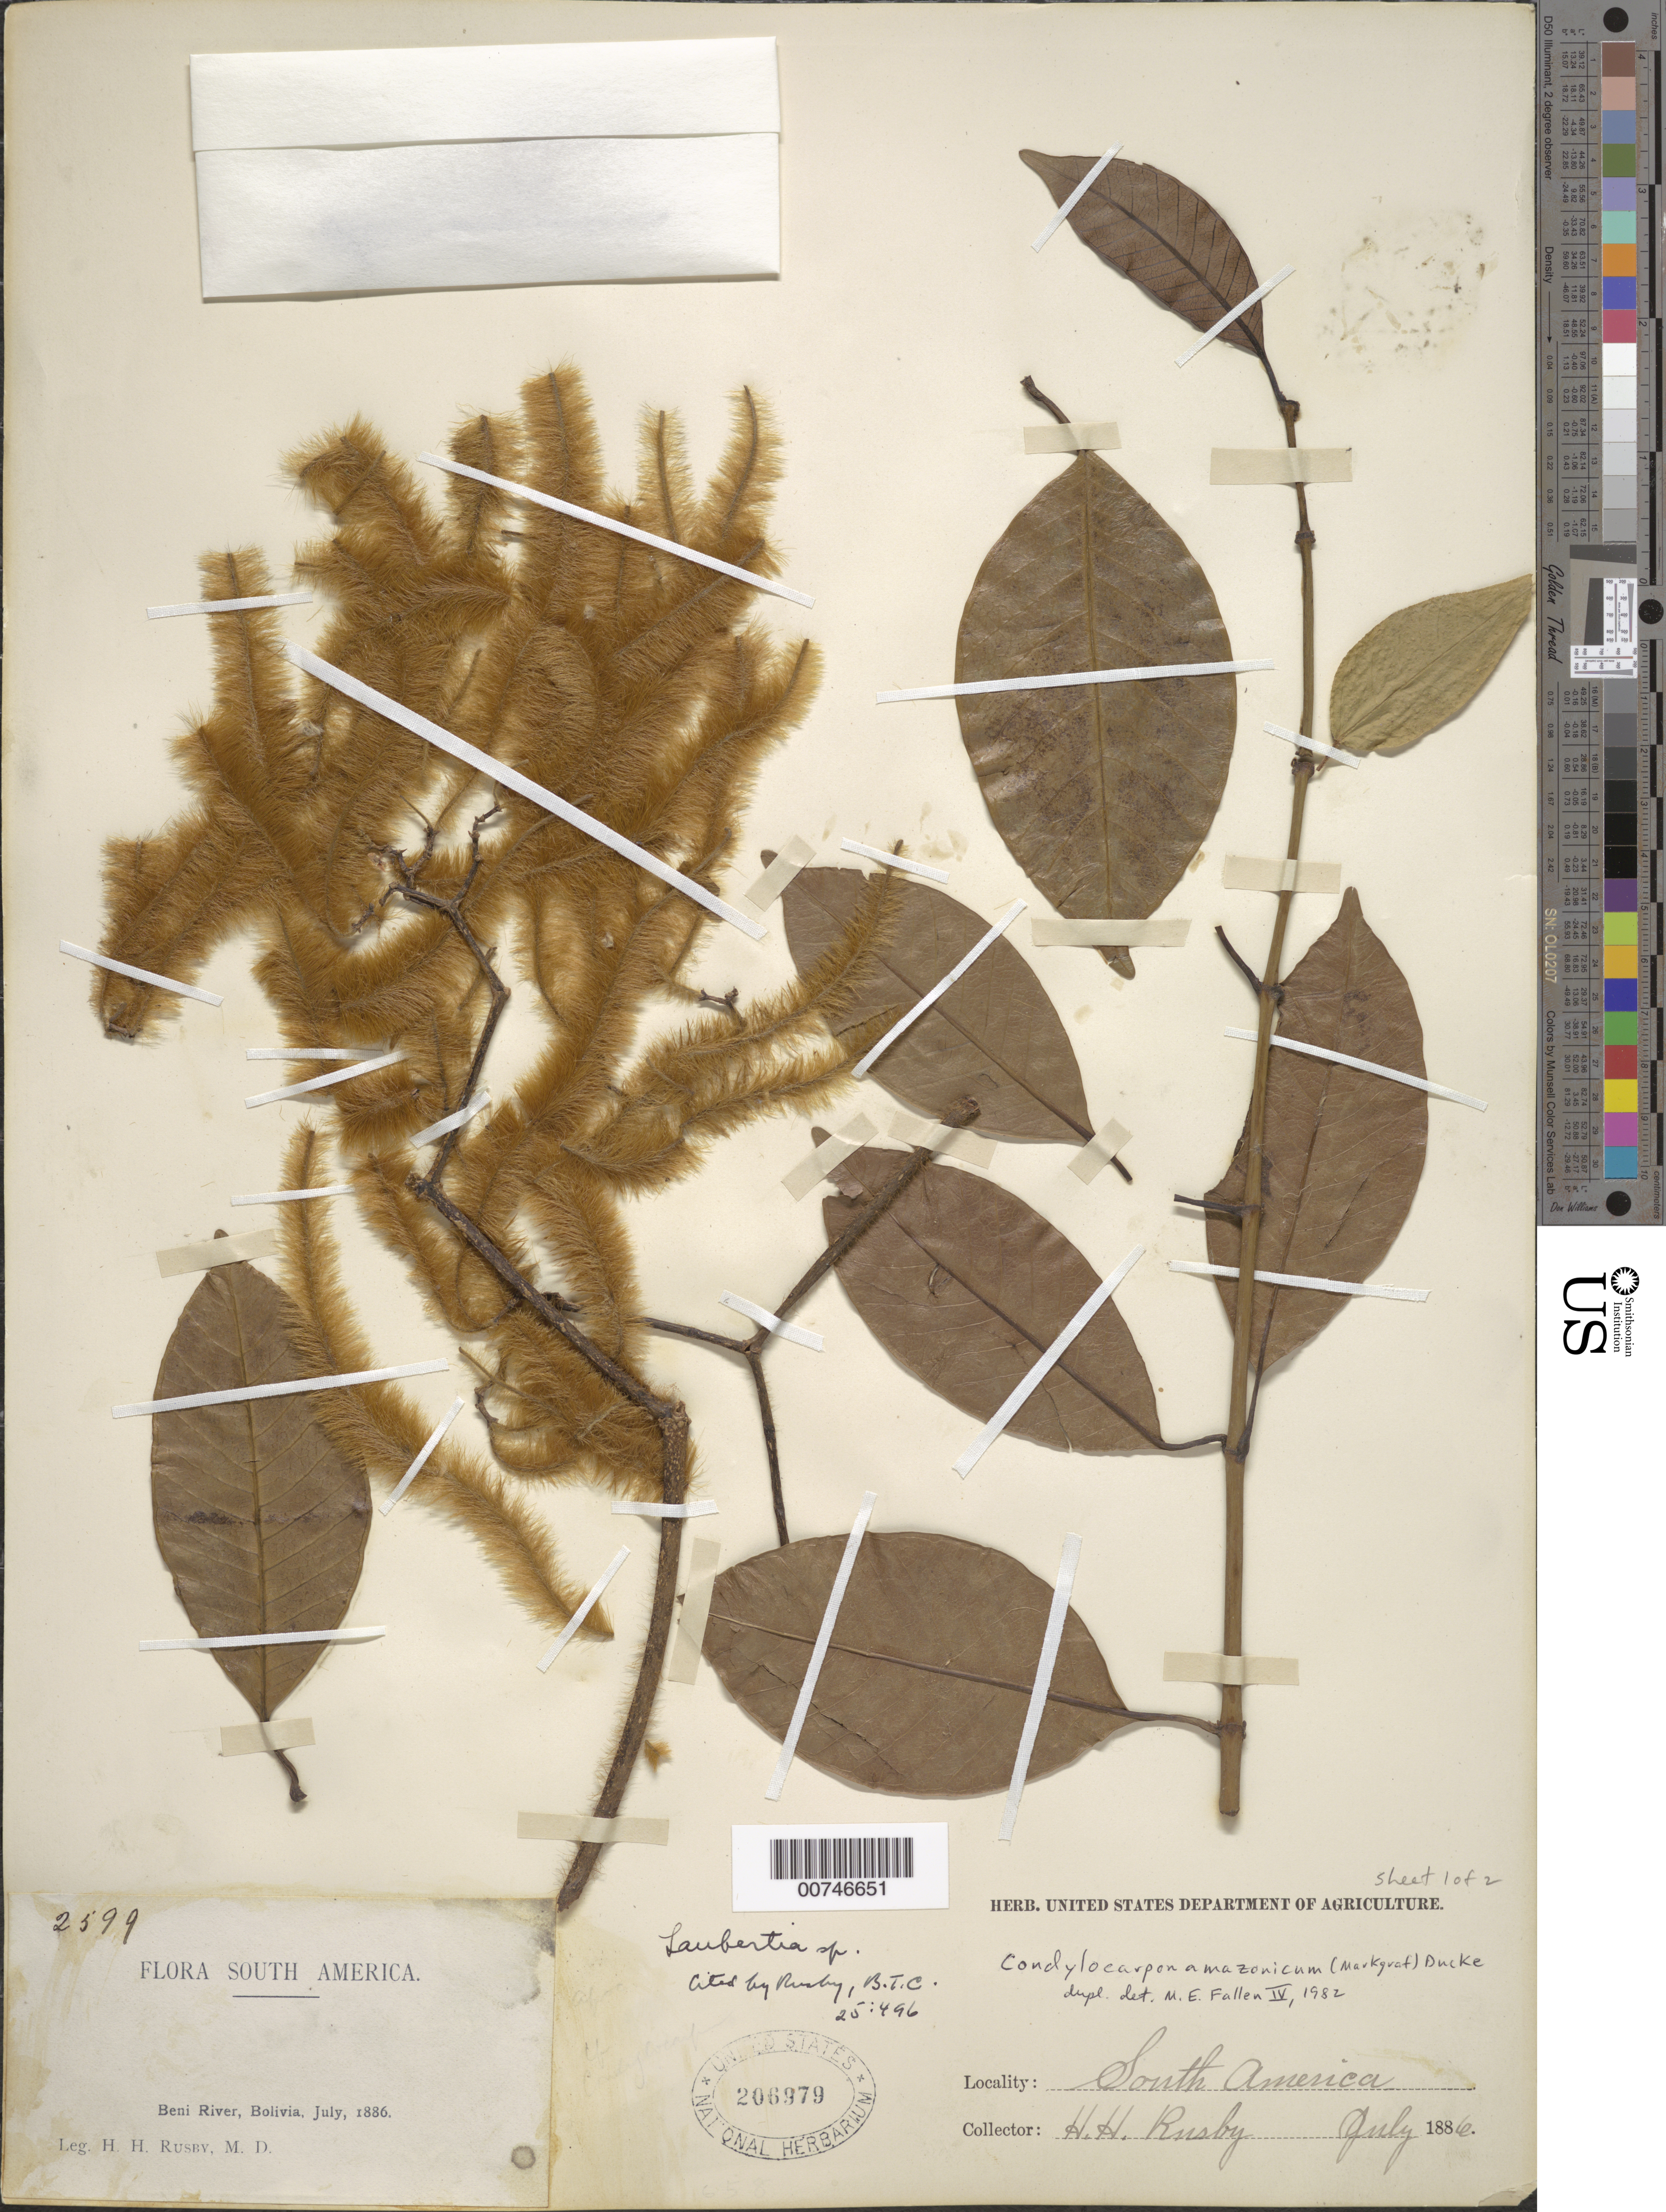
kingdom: Plantae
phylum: Tracheophyta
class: Magnoliopsida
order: Gentianales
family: Apocynaceae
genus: Condylocarpon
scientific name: Condylocarpon amazonicum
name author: (Markgr.) Ducke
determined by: Fallen, M. E.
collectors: H. H. Rusby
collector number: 2599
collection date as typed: July 1886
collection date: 1886-07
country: Bolivia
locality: Beni River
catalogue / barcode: US 206979